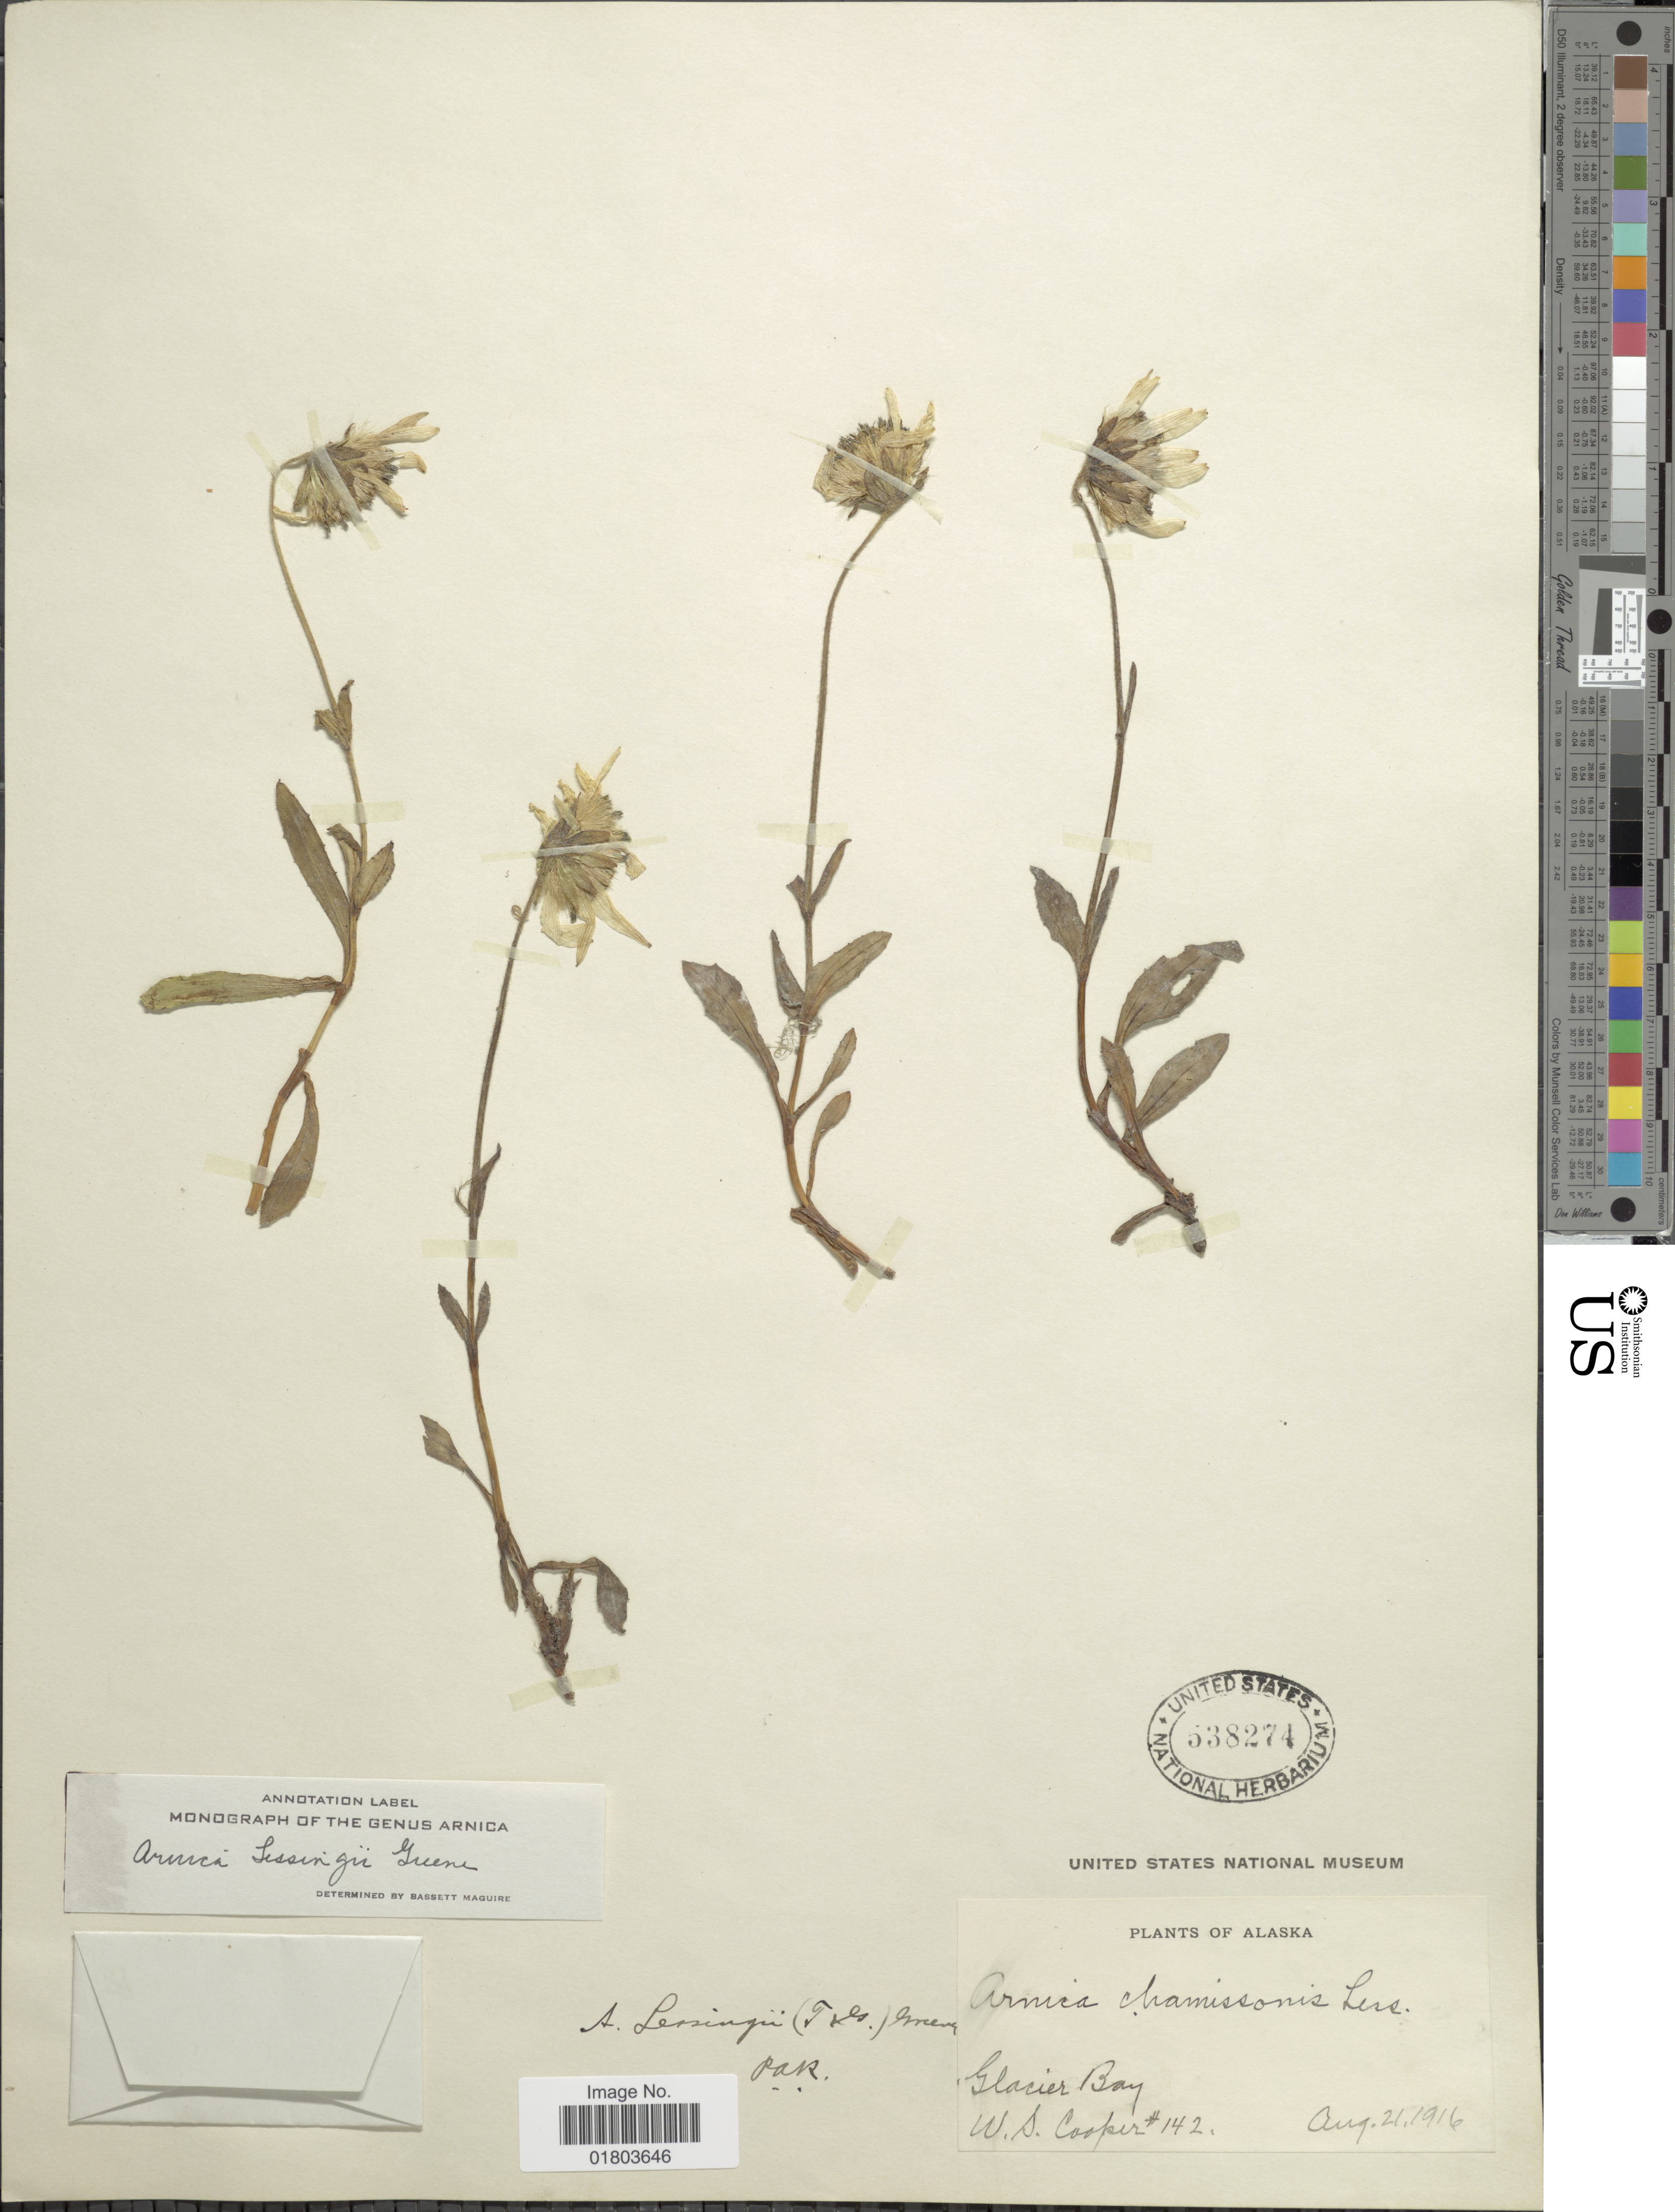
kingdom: Plantae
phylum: Tracheophyta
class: Magnoliopsida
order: Asterales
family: Asteraceae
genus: Arnica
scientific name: Arnica lessingii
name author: (Torr. & A. Gray) Greene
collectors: W. Cooper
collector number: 142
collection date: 1916-08-21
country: United States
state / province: Alaska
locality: Glacier Bay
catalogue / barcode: US 538274